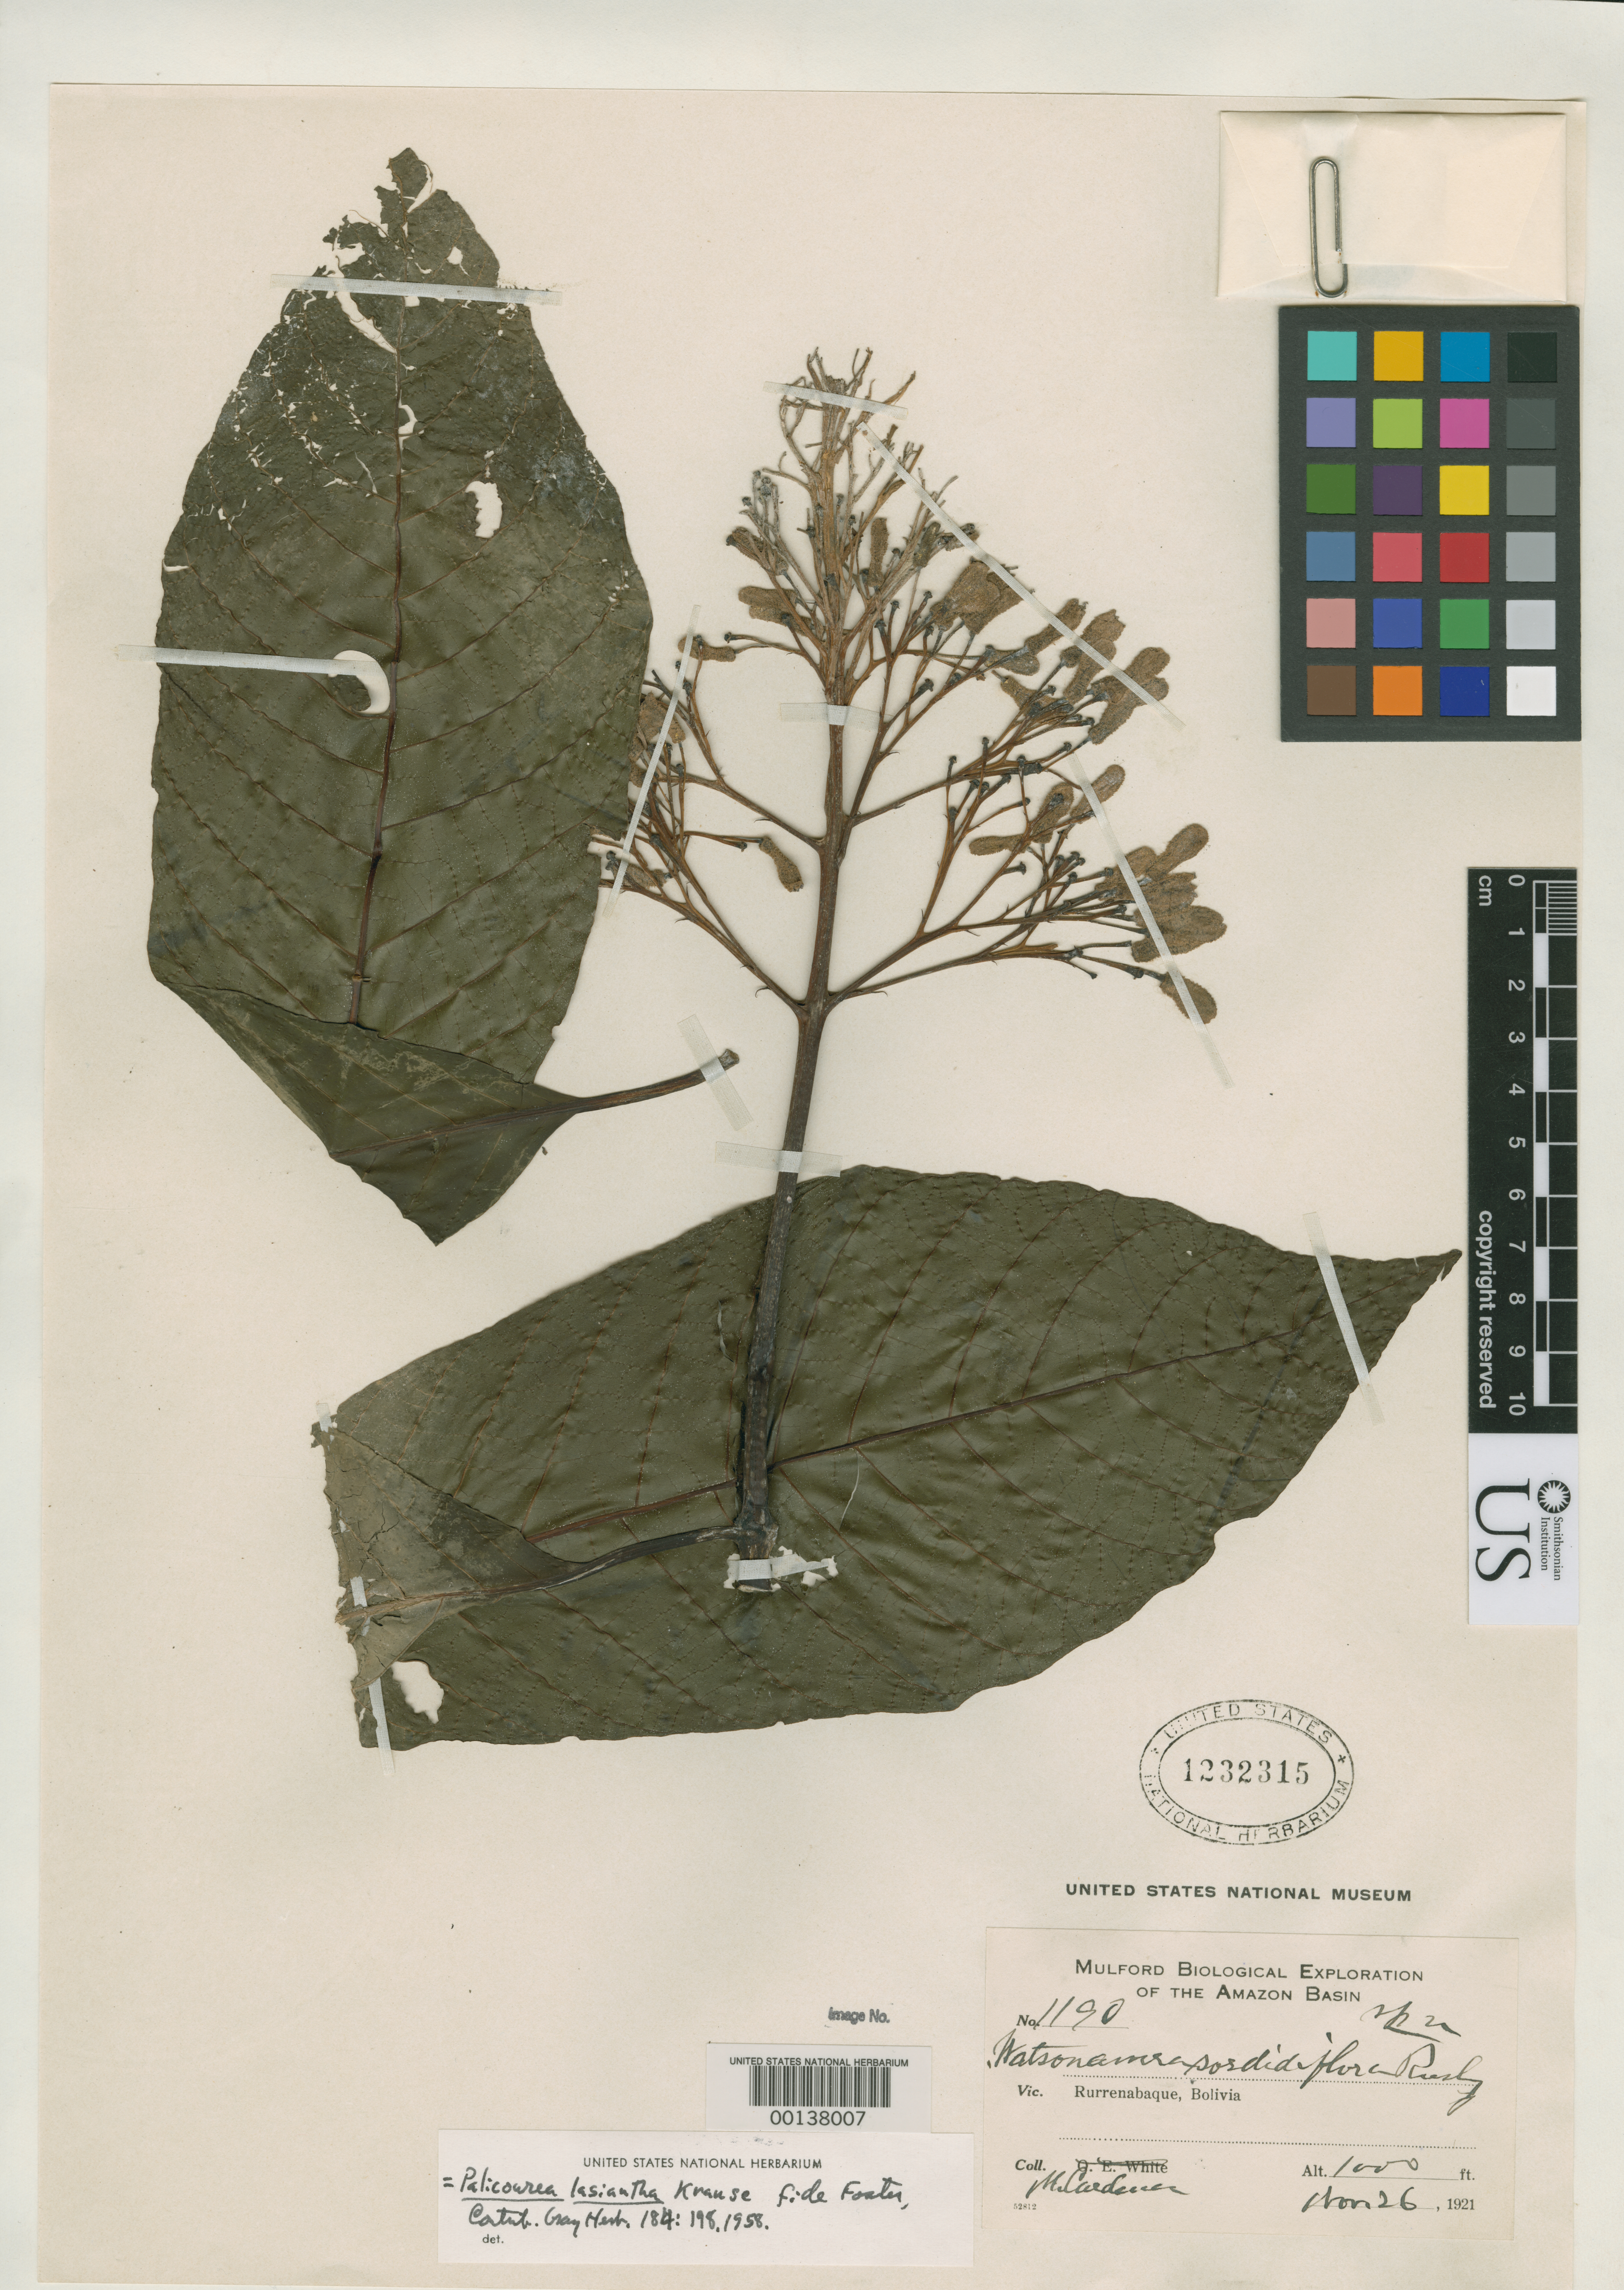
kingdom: Plantae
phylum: Tracheophyta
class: Magnoliopsida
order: Gentianales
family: Rubiaceae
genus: Watsonamra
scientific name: Watsonamra sordidiflora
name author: Rusby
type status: Isotype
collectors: M. Cárdenas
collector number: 1190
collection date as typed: Nov. 26, 1921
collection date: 1921-11-26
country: Bolivia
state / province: Beni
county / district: José Ballivián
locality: Rurrenabaque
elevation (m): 305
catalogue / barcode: US 1232315